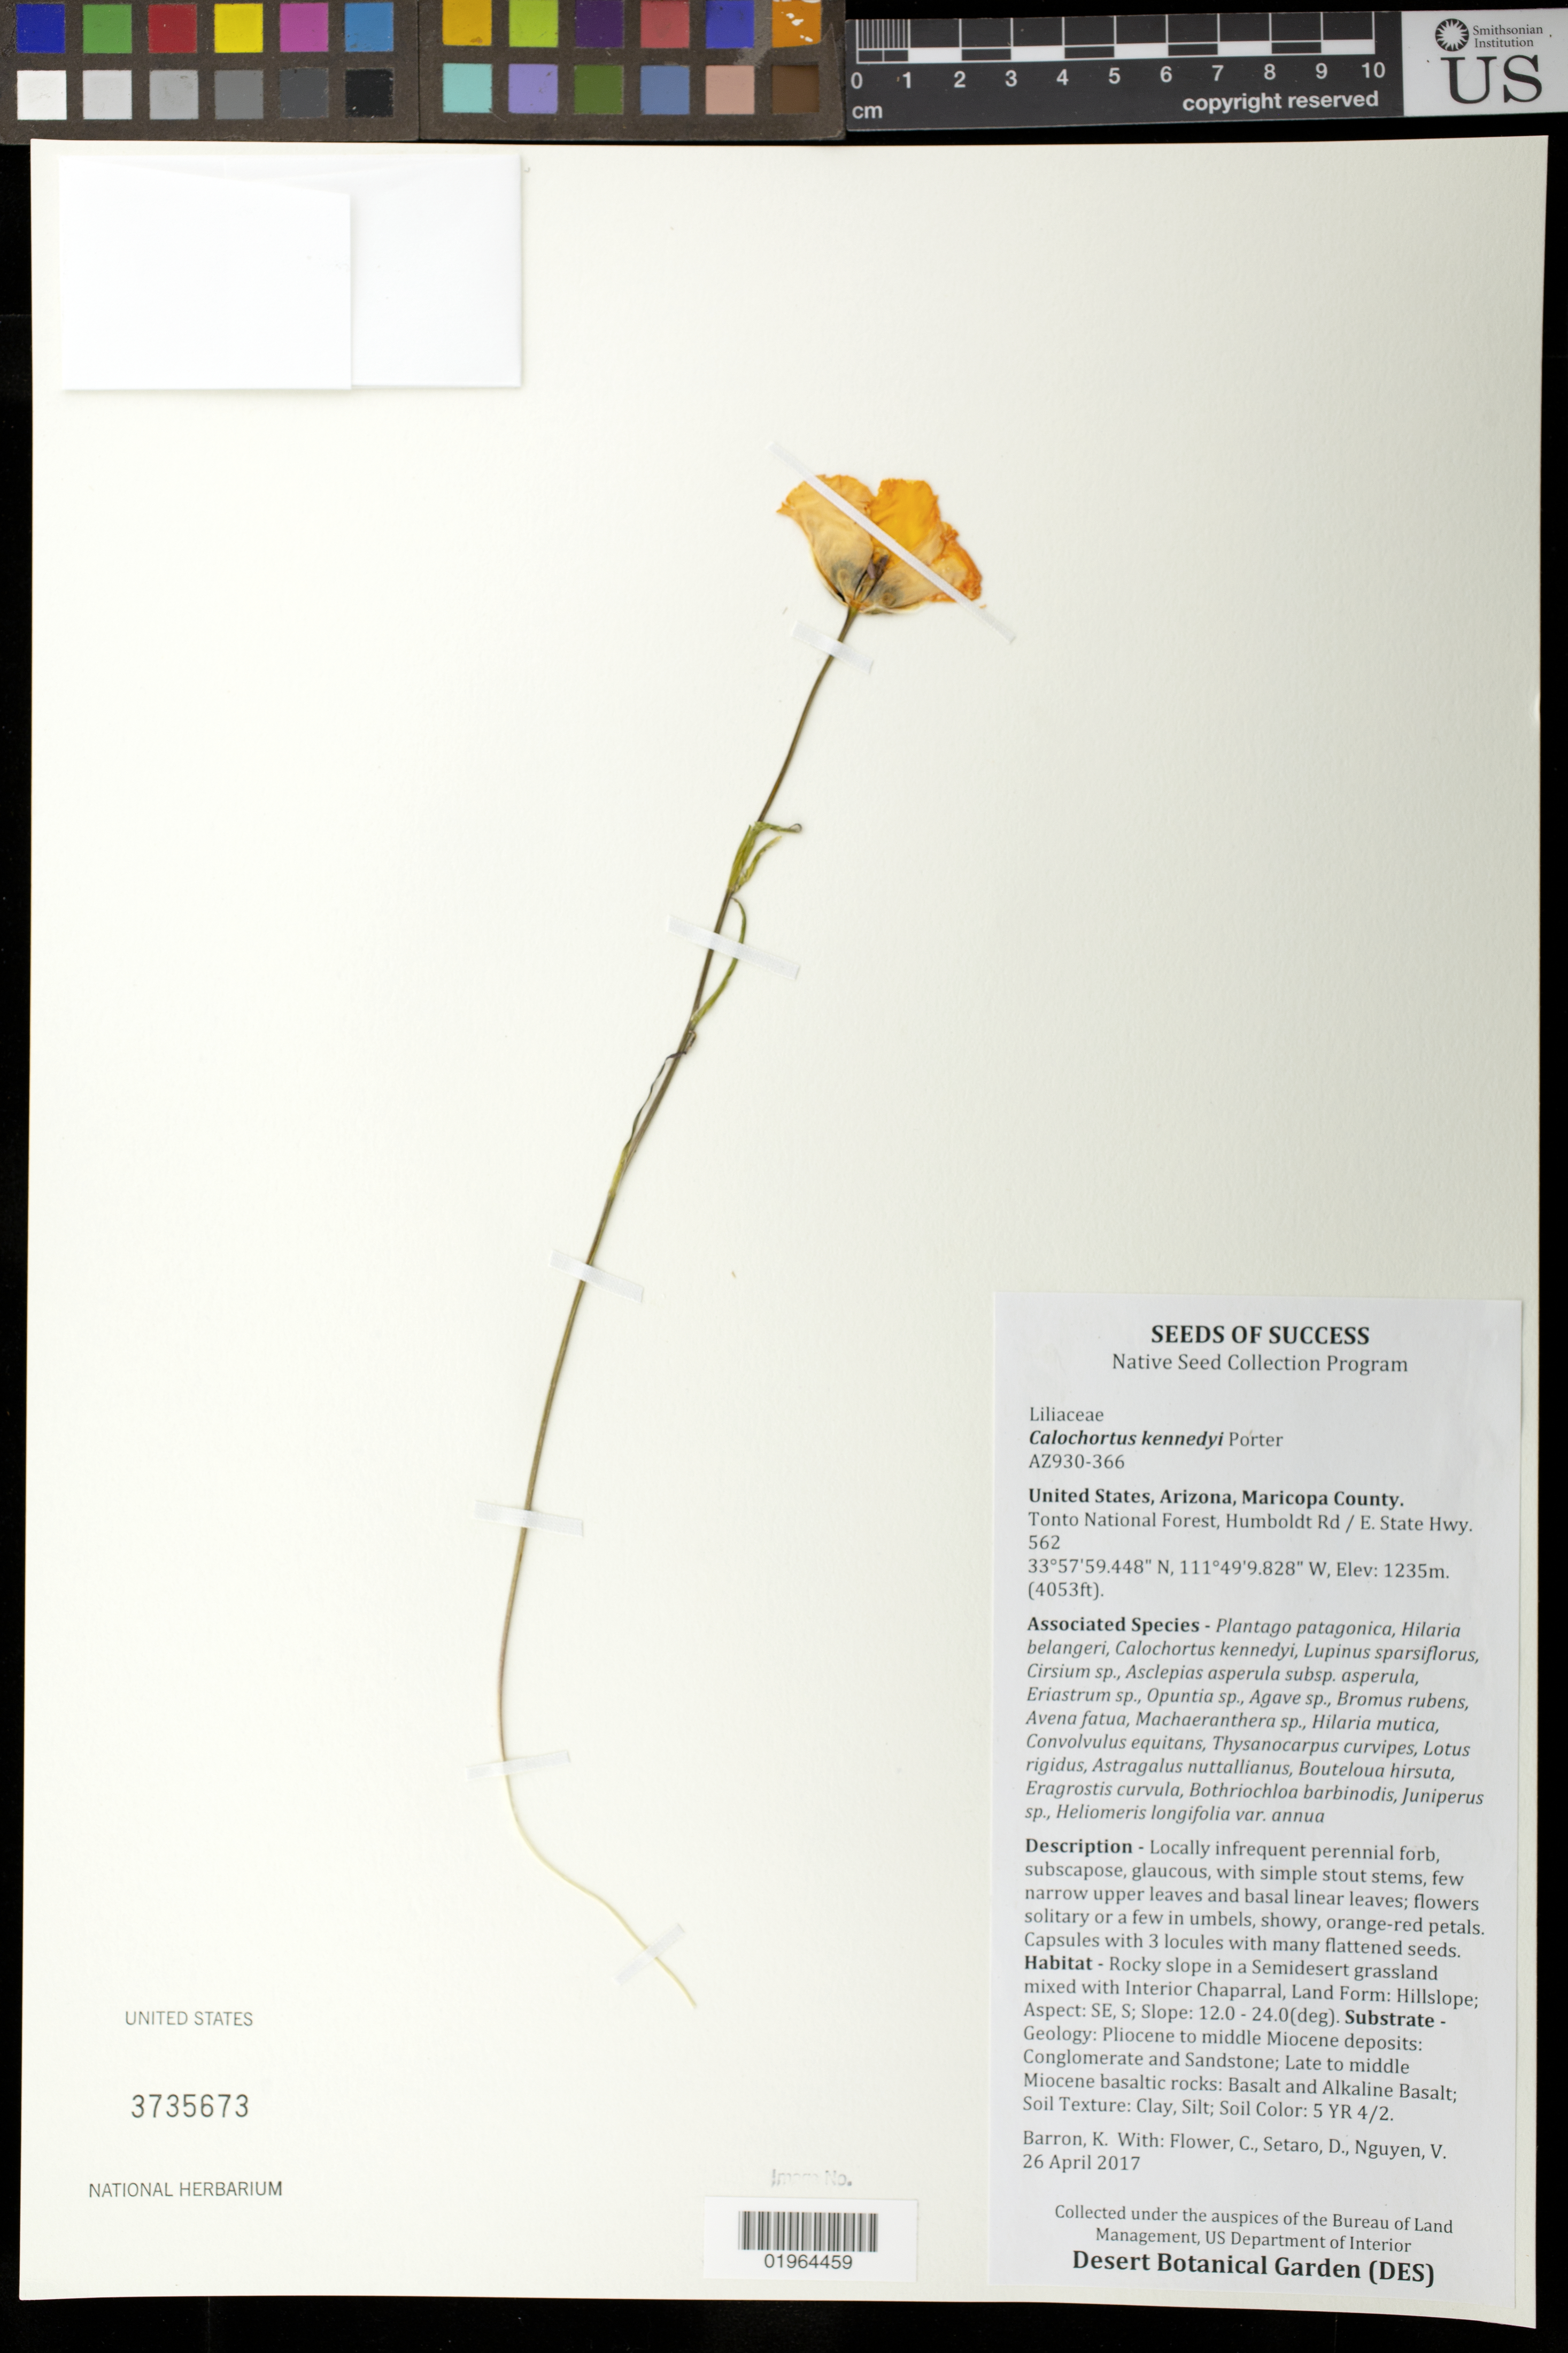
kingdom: Plantae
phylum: Tracheophyta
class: Liliopsida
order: Liliales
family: Liliaceae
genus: Calochortus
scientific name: Calochortus kennedyi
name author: Porter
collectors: K. Barron, C. Flower, D. Setaro & V. D. Nguyen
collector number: AZ930-366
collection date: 2017-04-26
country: United States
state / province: Arizona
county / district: Maricopa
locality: Tonto National Forest, Humboldt Rd/E. State Hwy 562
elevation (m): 1235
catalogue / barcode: US 3735673